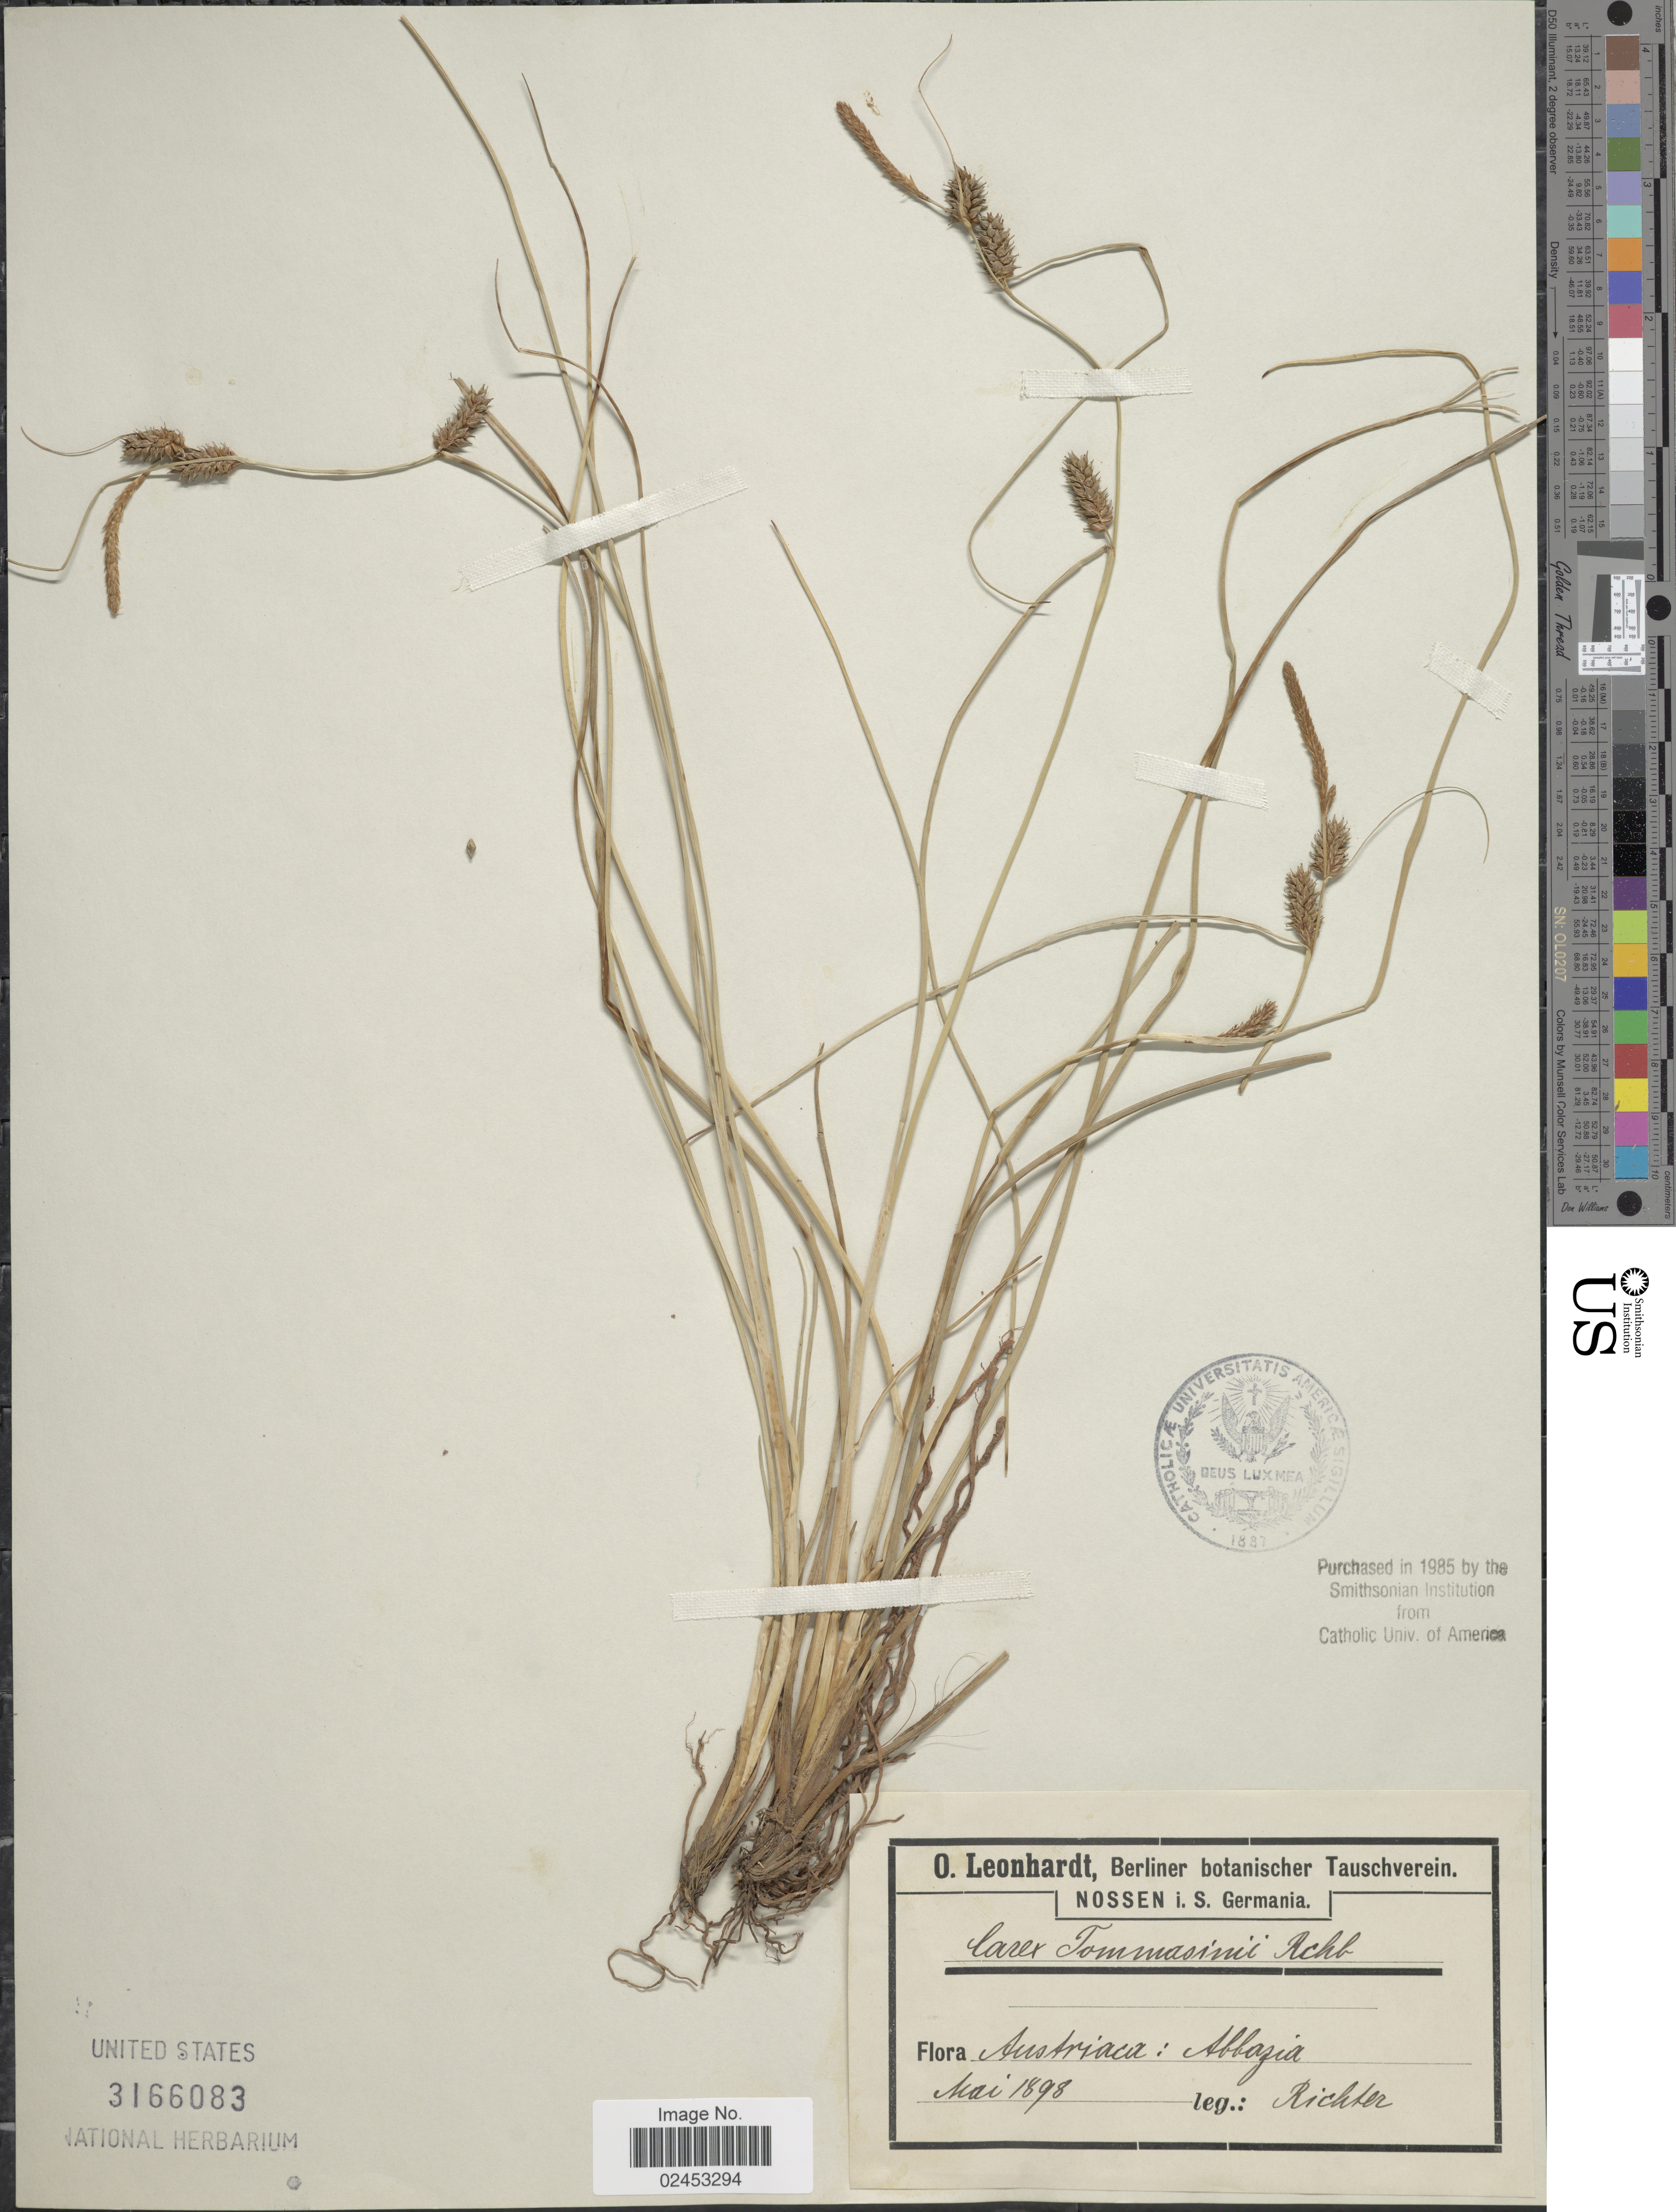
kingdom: Plantae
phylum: Tracheophyta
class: Liliopsida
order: Poales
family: Cyperaceae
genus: Carex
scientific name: Carex extensa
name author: Gooden.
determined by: Strong, Mark T., (BOT), Smithsonian Institution - National Museum of Natural History (UNITED STATES)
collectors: -- Richter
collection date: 1898-05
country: Croatia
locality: Austriaca: Abbazia.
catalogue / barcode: US 3166083